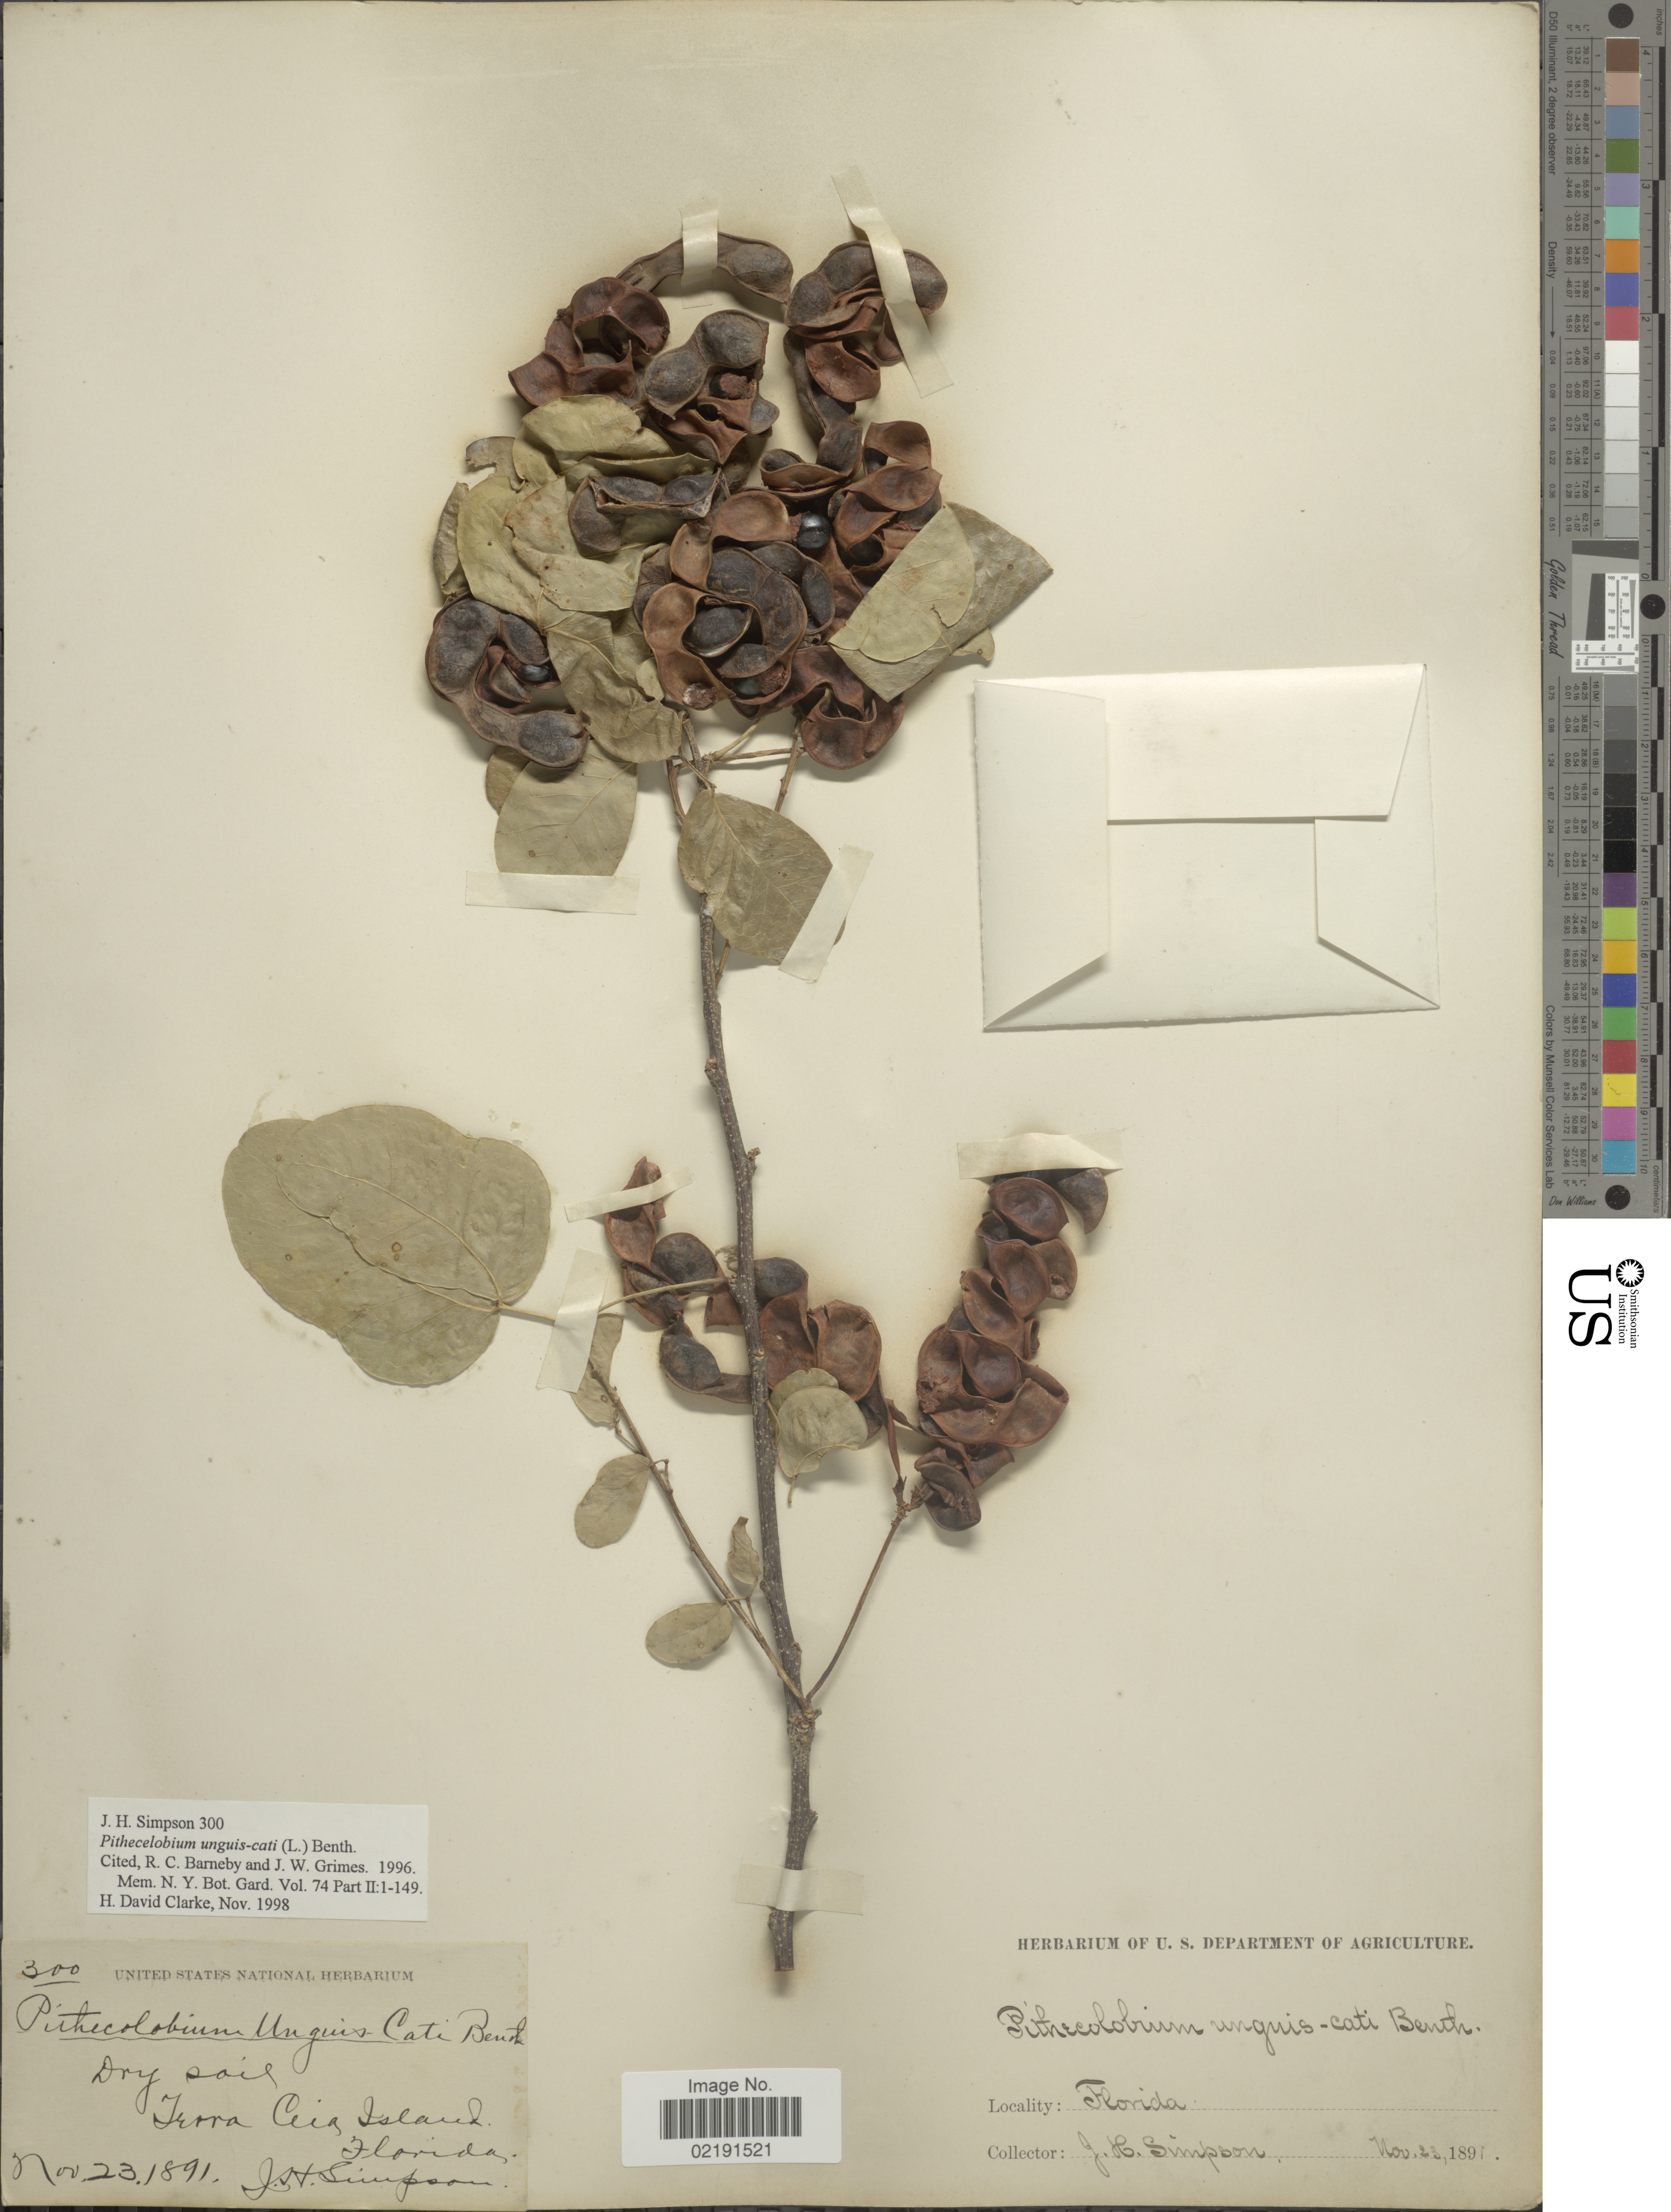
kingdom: Plantae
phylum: Tracheophyta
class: Magnoliopsida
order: Fabales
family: Fabaceae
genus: Pithecellobium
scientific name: Pithecellobium unguis-cati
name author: (L.) Benth.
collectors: J. H. Simpson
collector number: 300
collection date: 1891-11-23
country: United States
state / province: Florida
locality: Dry soil, Terra Ceia Island. Florida